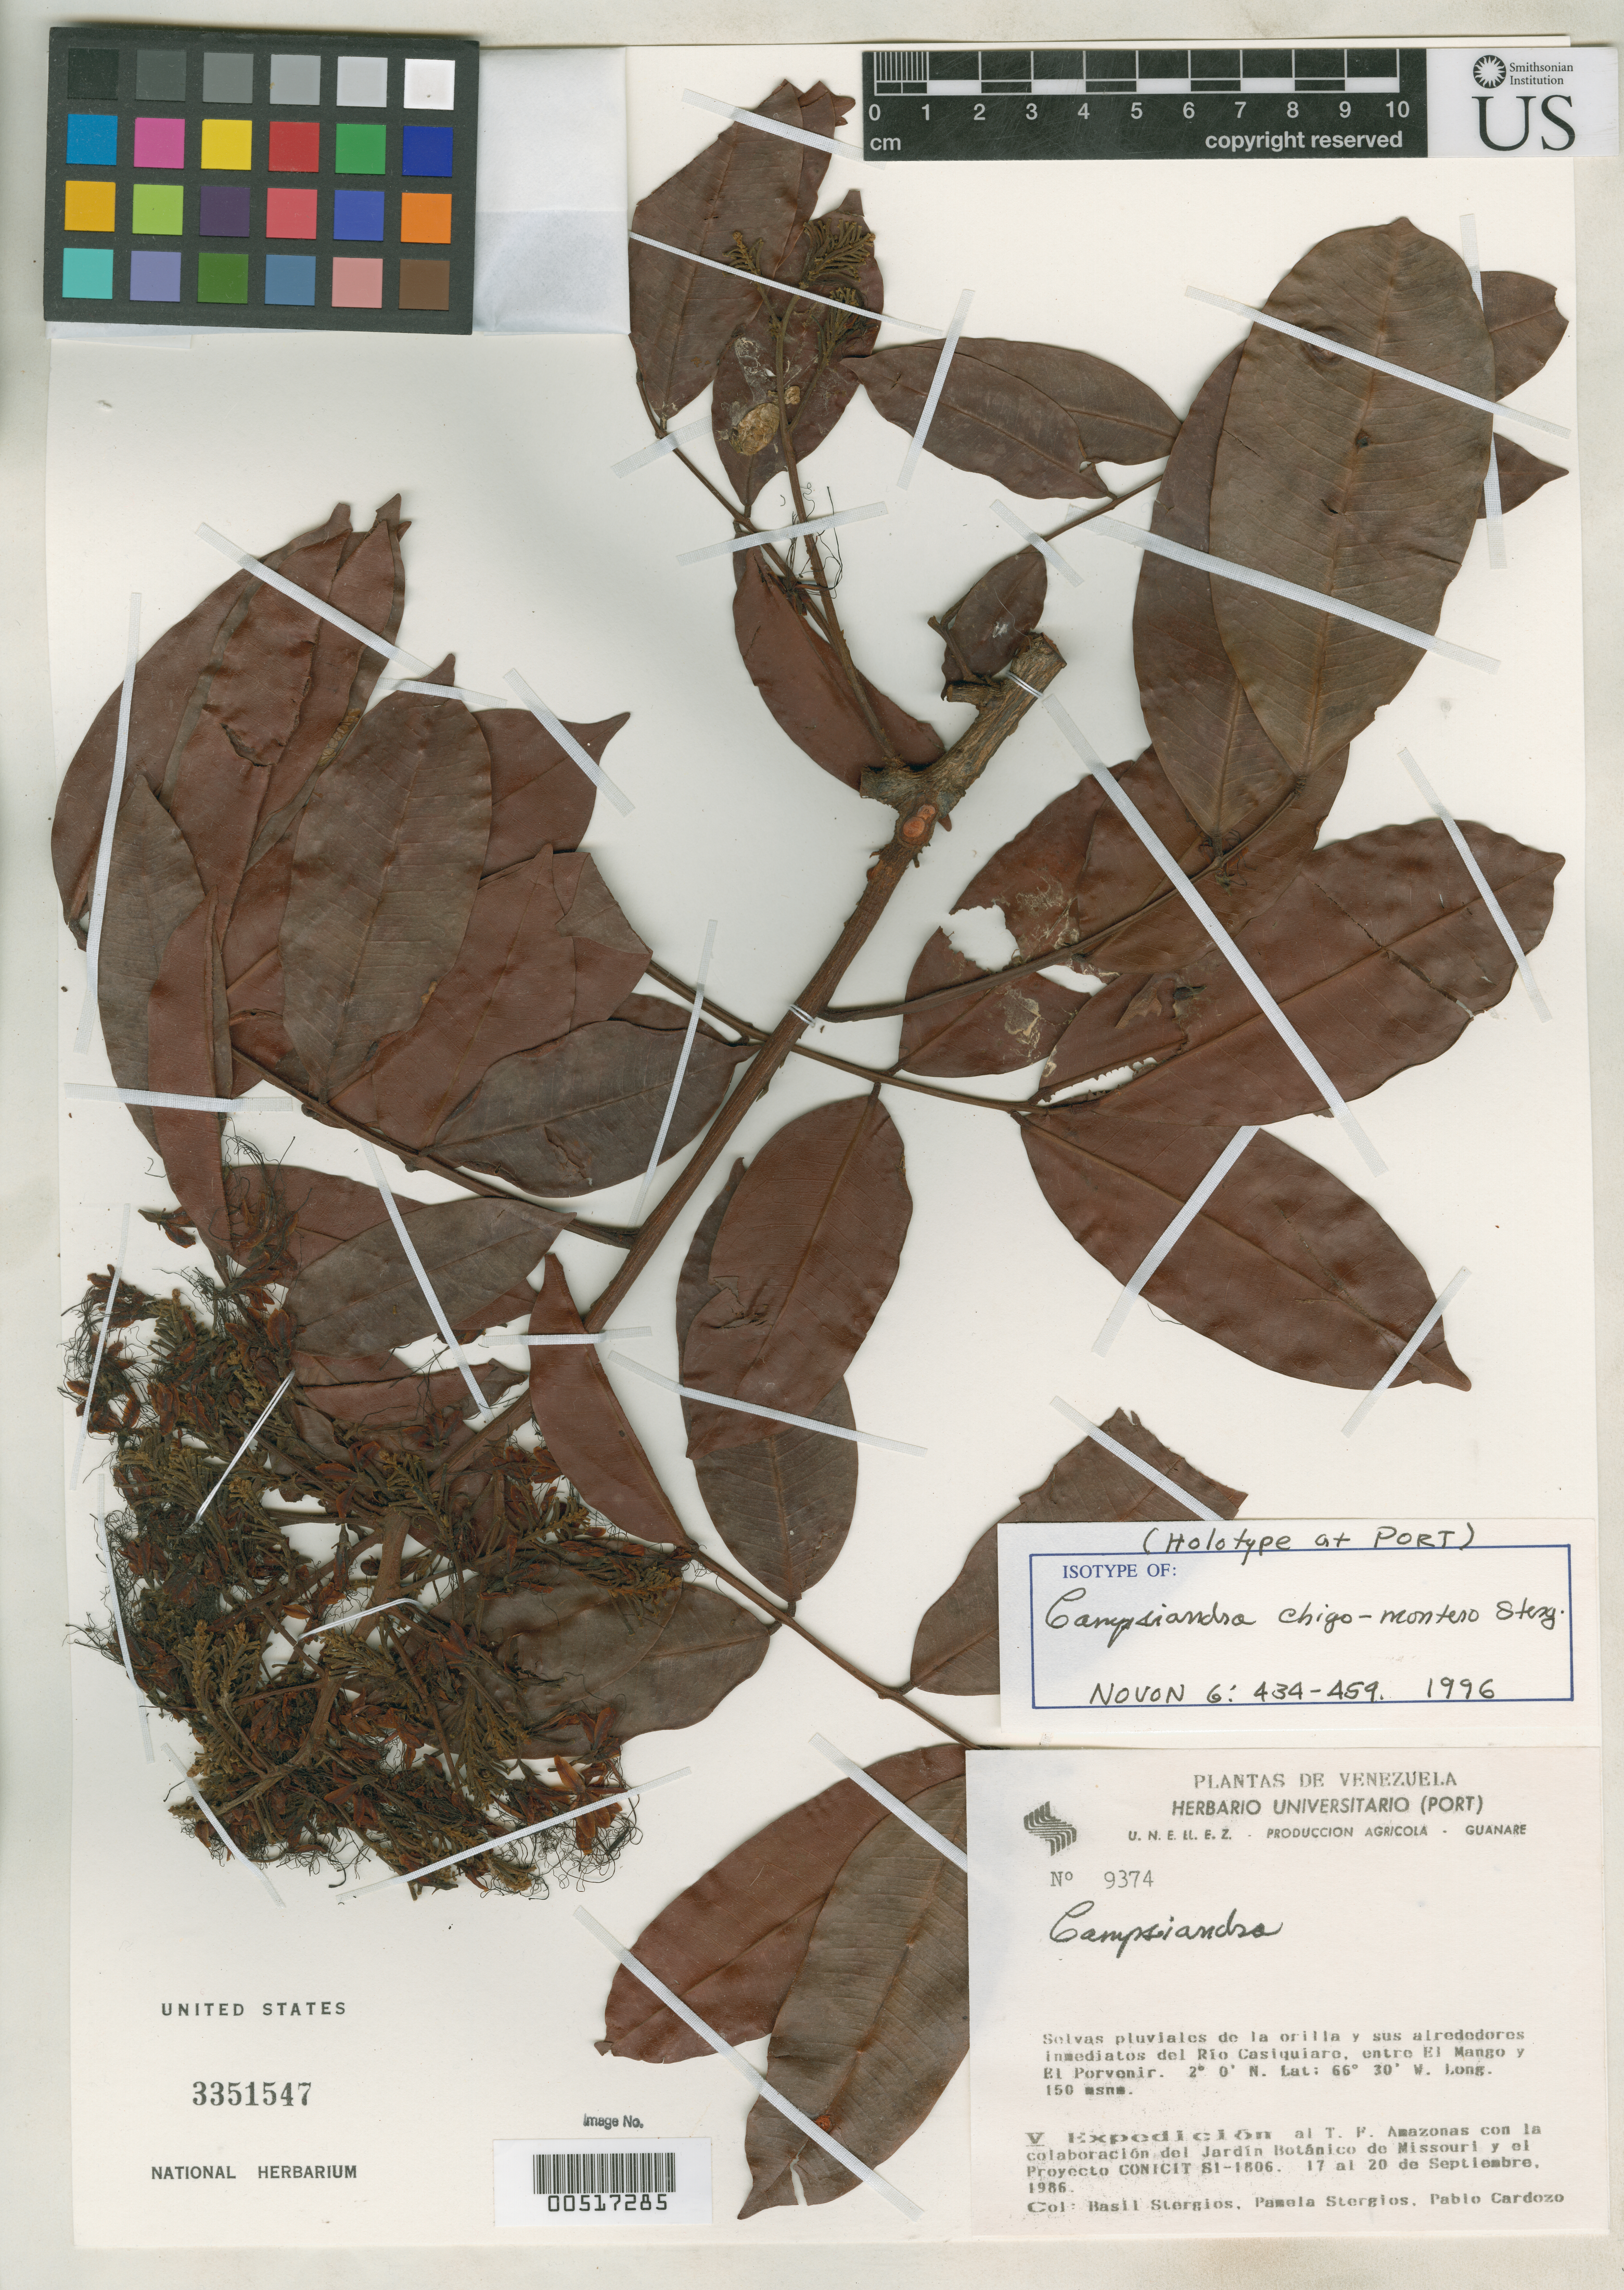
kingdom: Plantae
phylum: Tracheophyta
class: Magnoliopsida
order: Fabales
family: Fabaceae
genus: Campsiandra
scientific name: Campsiandra chigo-montero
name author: Stergios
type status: Isotype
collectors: B. G. Stergios, P. Stergios & P. Cardozo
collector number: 9374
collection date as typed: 17 Sep 1986 to 20 Sep 1986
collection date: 1986-09-17/1986-09-20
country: Venezuela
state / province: Amazonas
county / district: Río Negro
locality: Rio Casiquiaro, entre El Mango & El Porvenir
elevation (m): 150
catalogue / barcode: US 3351547